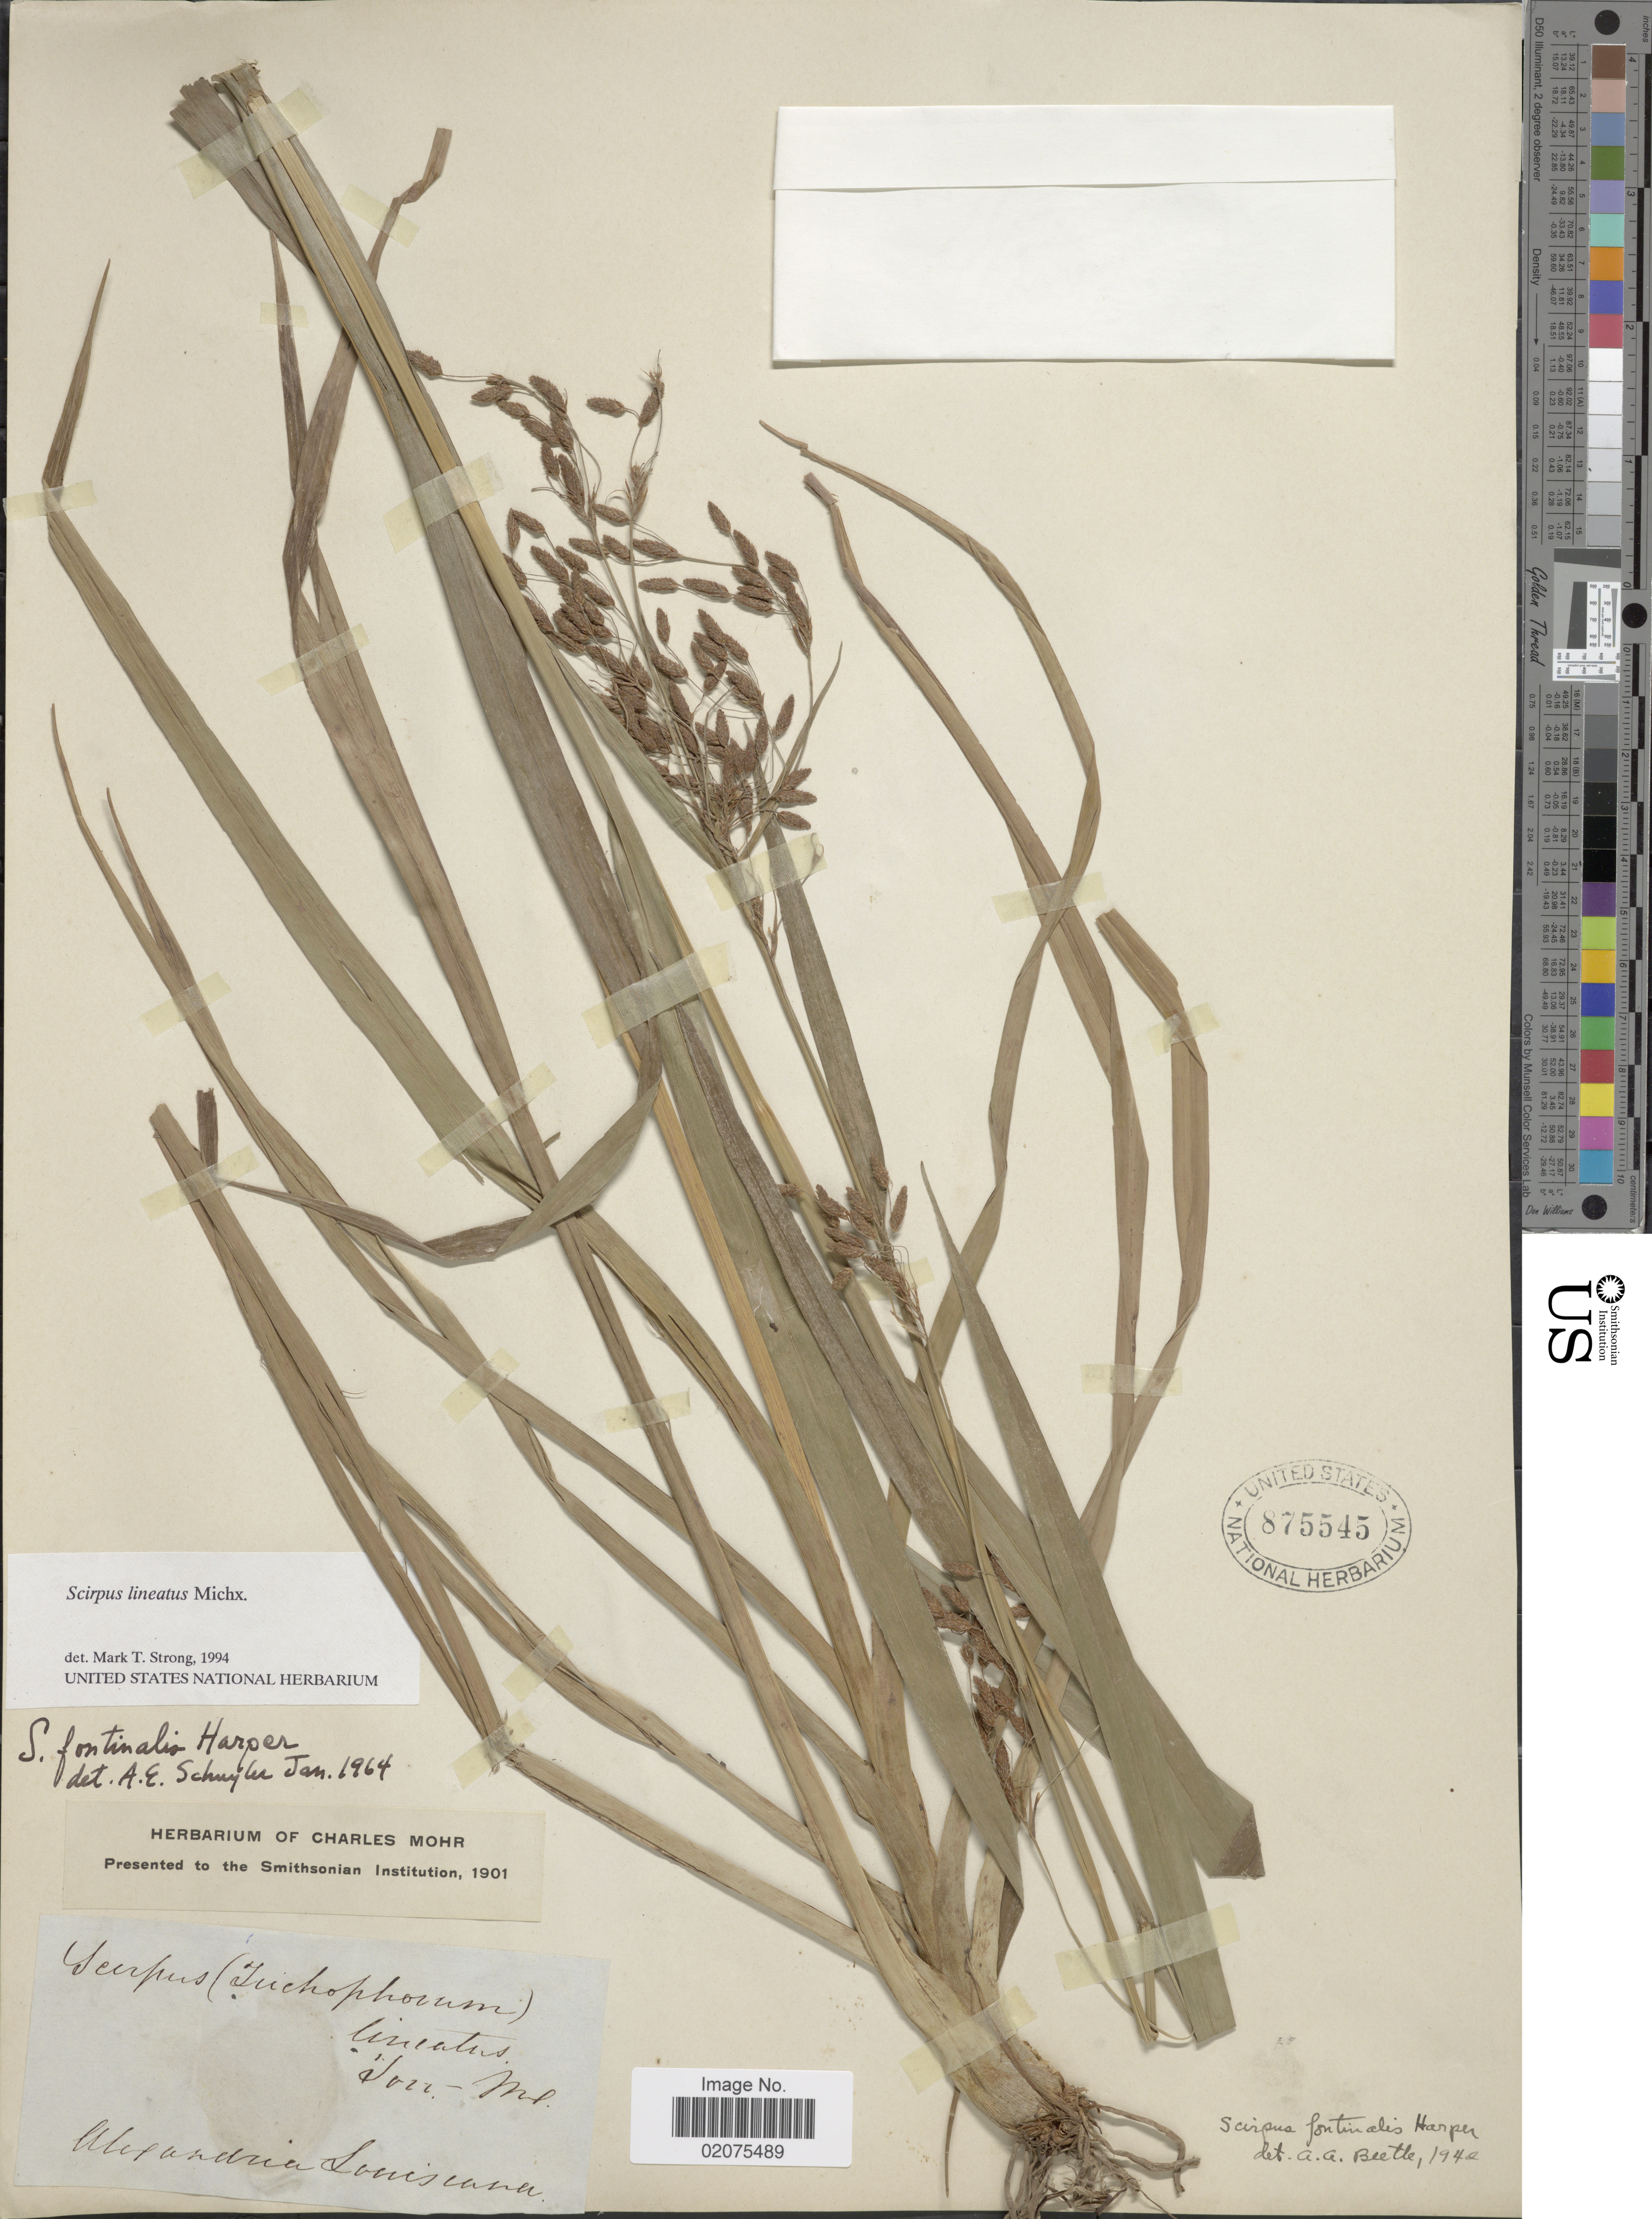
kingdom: Plantae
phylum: Tracheophyta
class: Liliopsida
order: Poales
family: Cyperaceae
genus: Scirpus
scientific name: Scirpus lineatus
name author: Michx.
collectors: ex herb. Charles Mohr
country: United States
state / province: Louisiana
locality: Alexandria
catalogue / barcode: US 875545